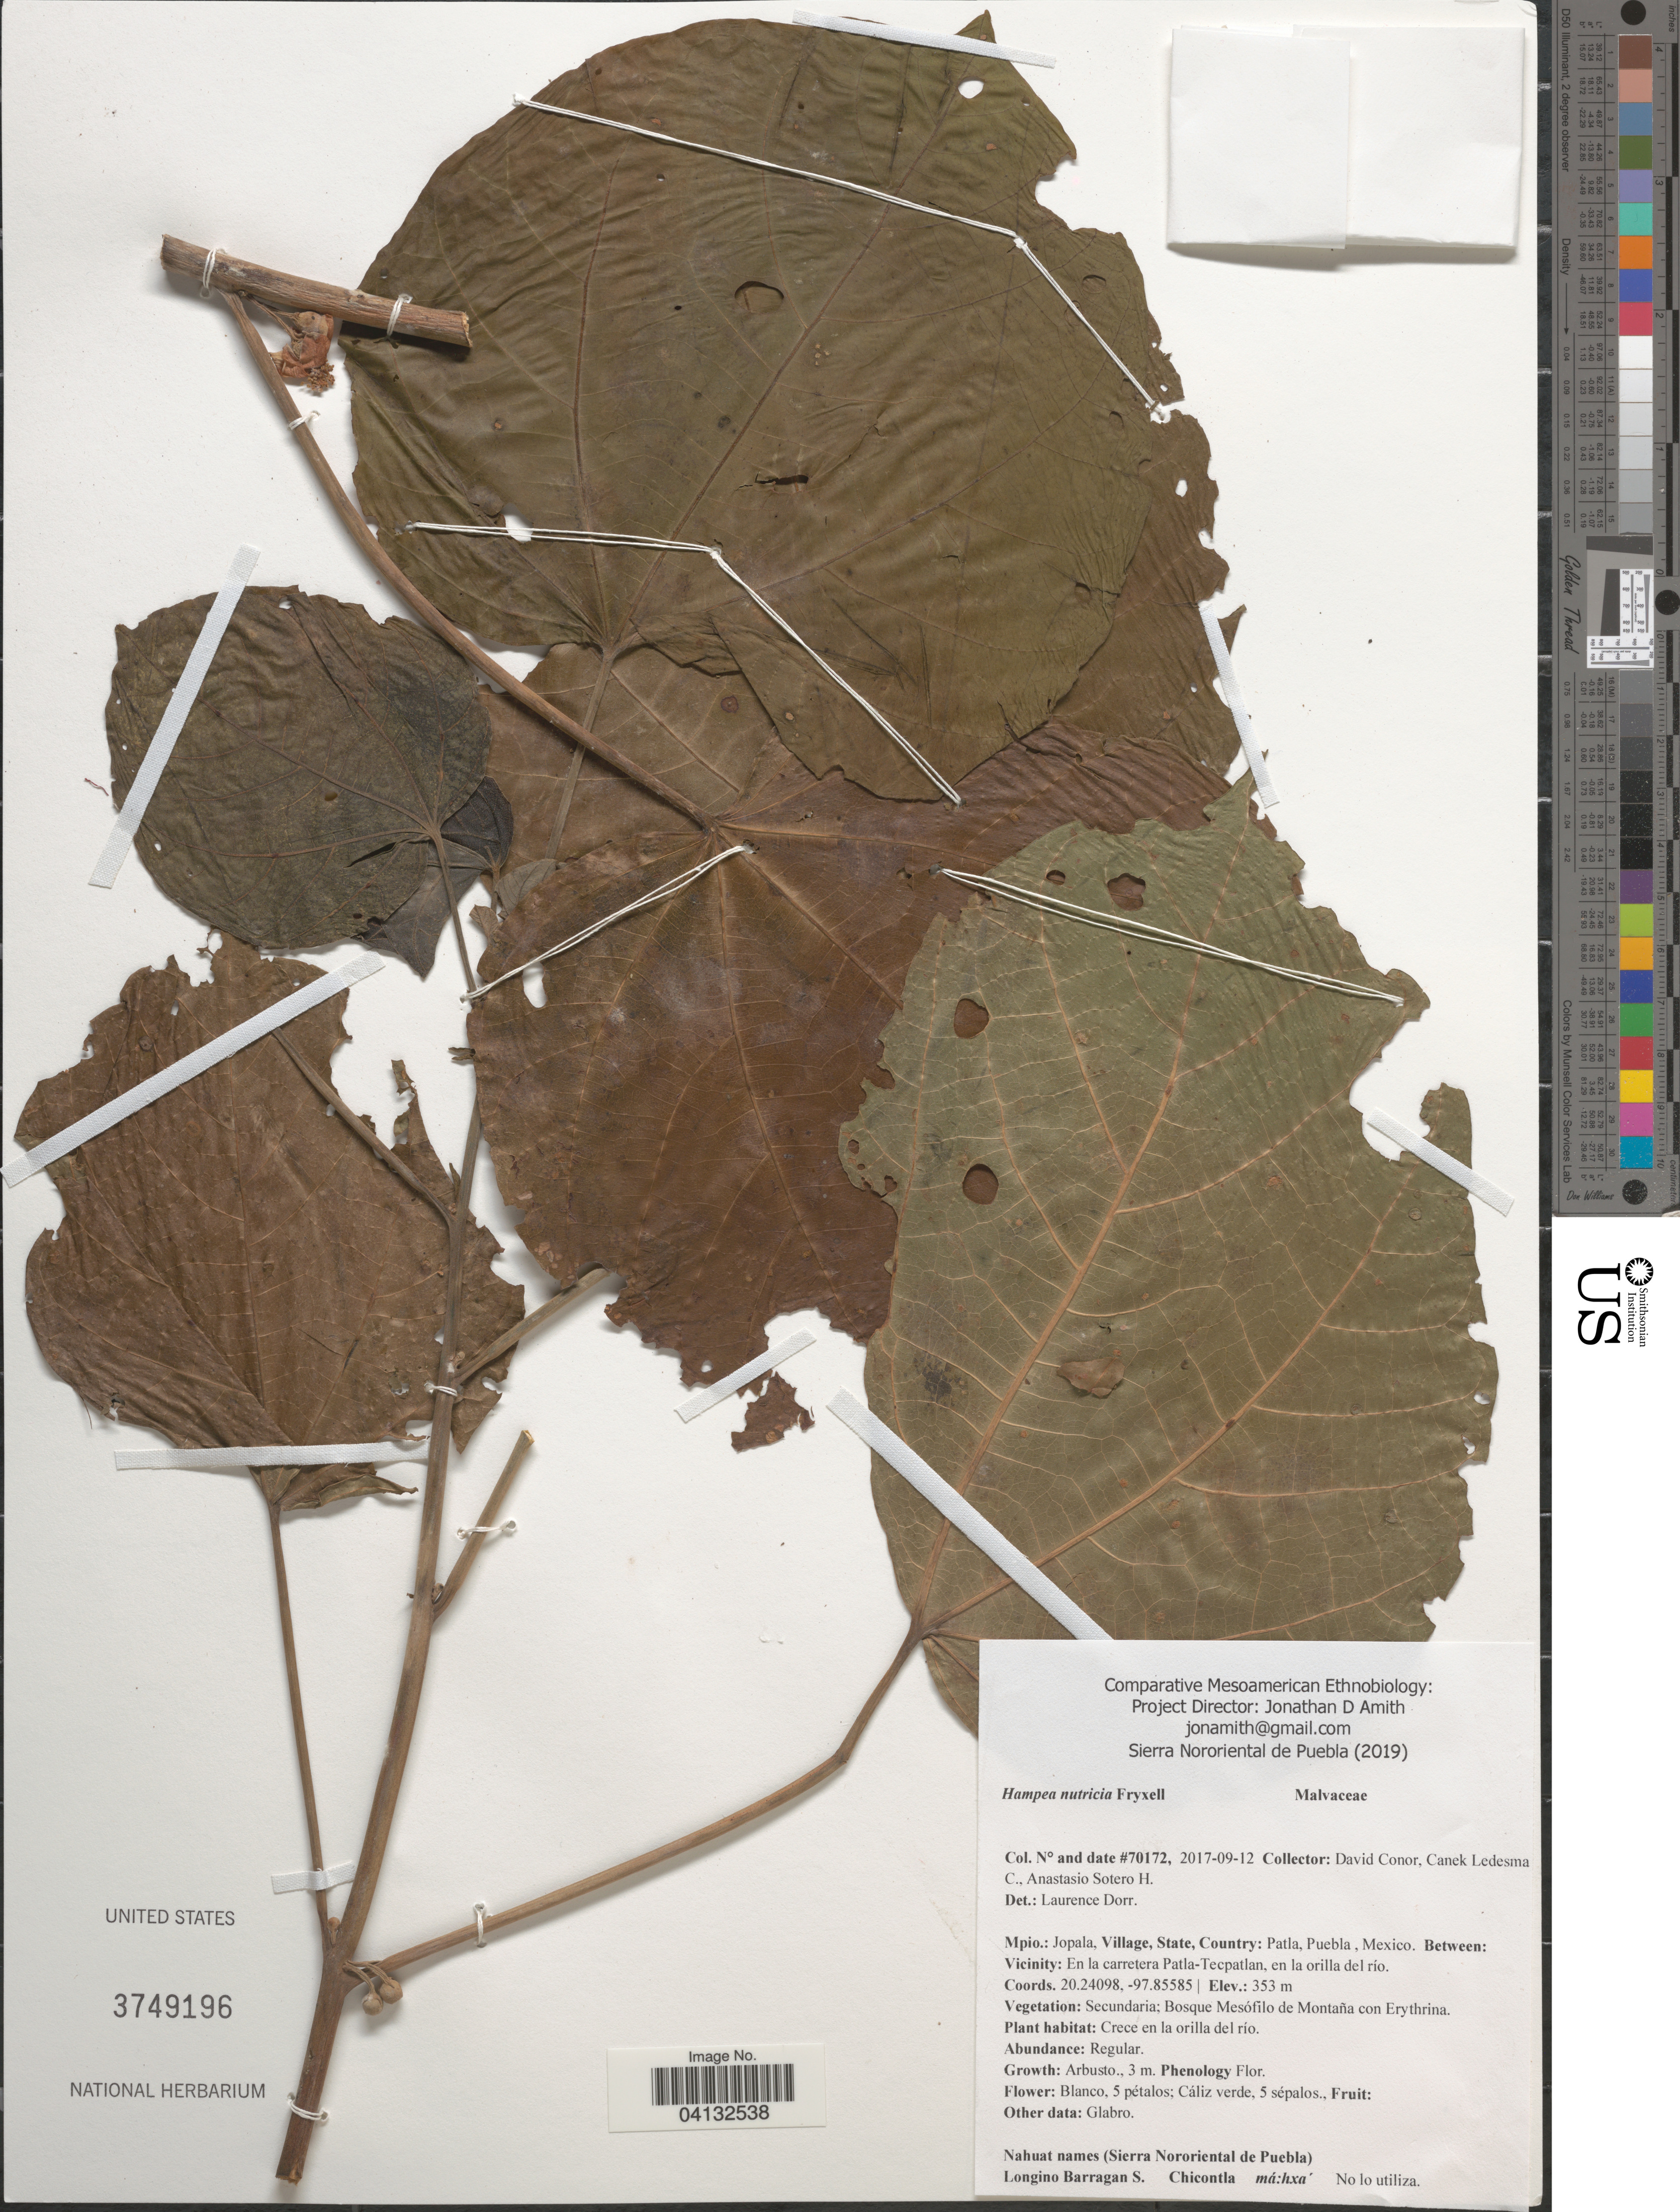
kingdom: Plantae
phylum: Tracheophyta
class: Magnoliopsida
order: Malvales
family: Malvaceae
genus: Hampea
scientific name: Hampea nutricia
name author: Fryxell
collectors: D. Conor, Canek Ledesma C. & A. Sotero H.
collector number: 70172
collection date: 2017-09-12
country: Mexico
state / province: Puebla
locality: Mpio.: Jopala, Village: Patla. Between: Vicinity: En la carretera Patla-Tecpatlan, en la orilla del río.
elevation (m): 353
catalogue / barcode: US 3749196